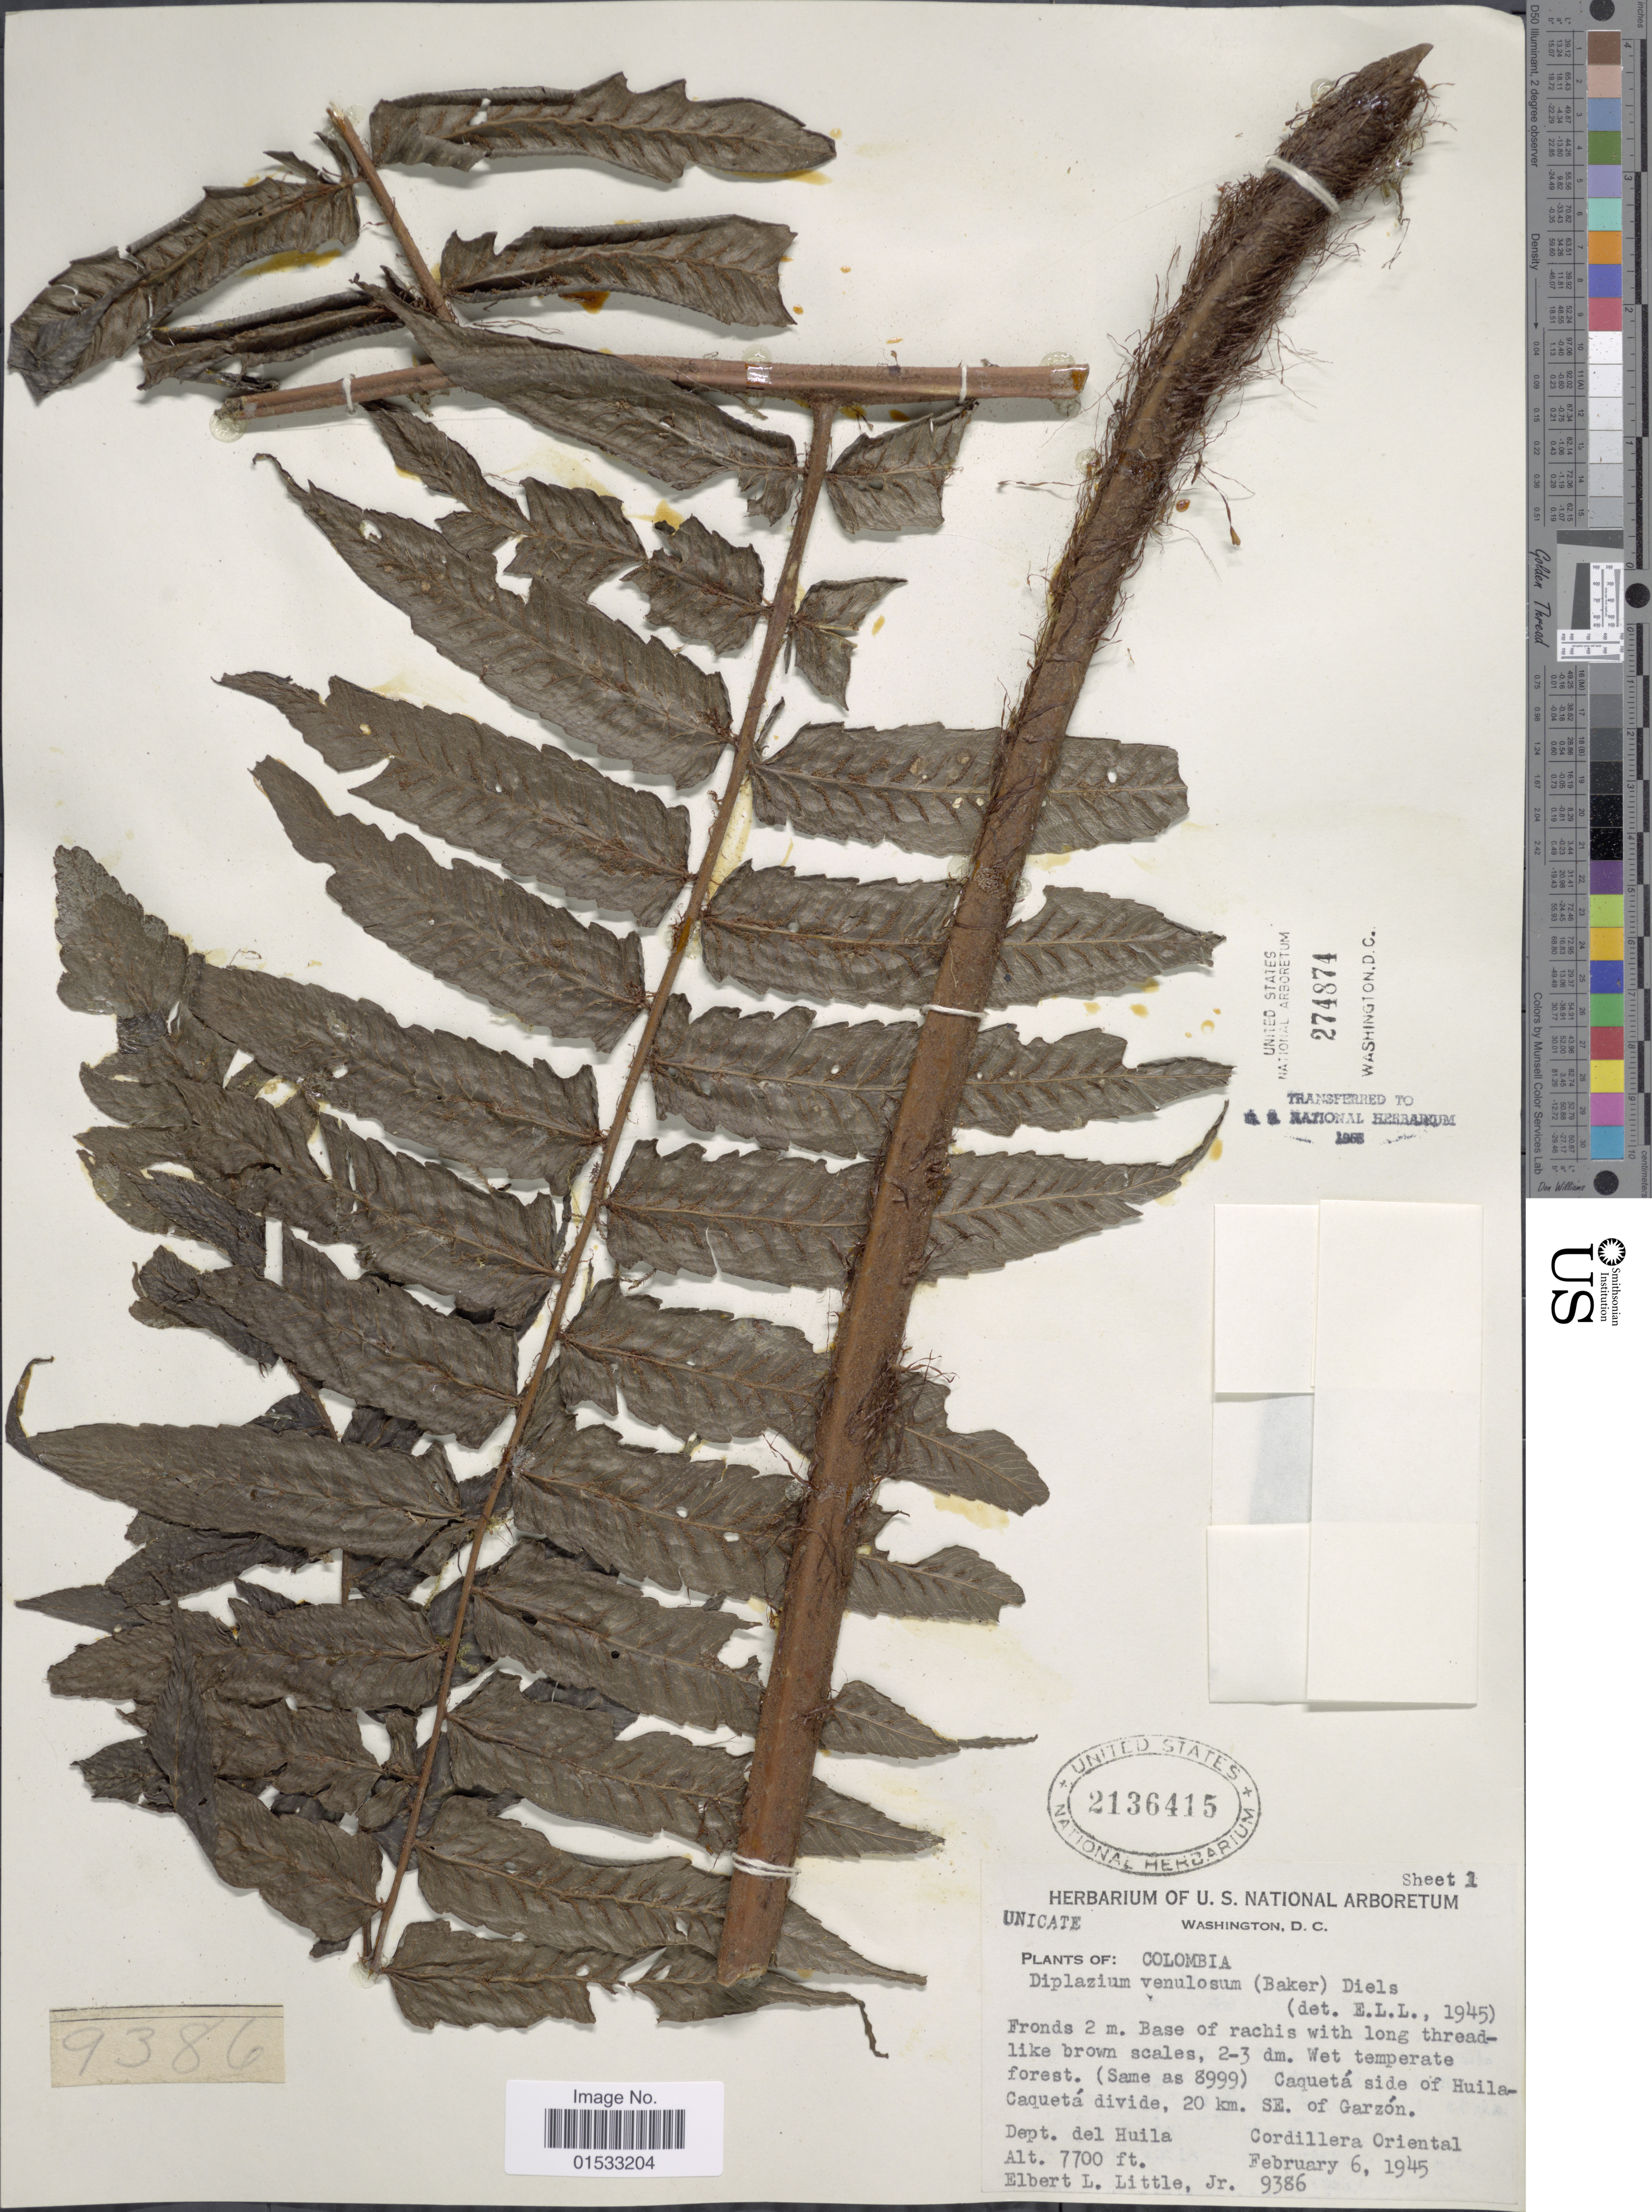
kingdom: Plantae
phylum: Tracheophyta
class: Polypodiopsida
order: Polypodiales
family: Athyriaceae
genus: Diplazium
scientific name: Diplazium venulosum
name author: (Baker) Diels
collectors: E. L. Little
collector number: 9386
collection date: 1945-02-06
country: Colombia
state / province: Huila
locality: Caquetá side Huila- Caquetá divide, 20 km. SE. of Garzón, Cordillera Oriental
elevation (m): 2347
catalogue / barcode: US 2136415